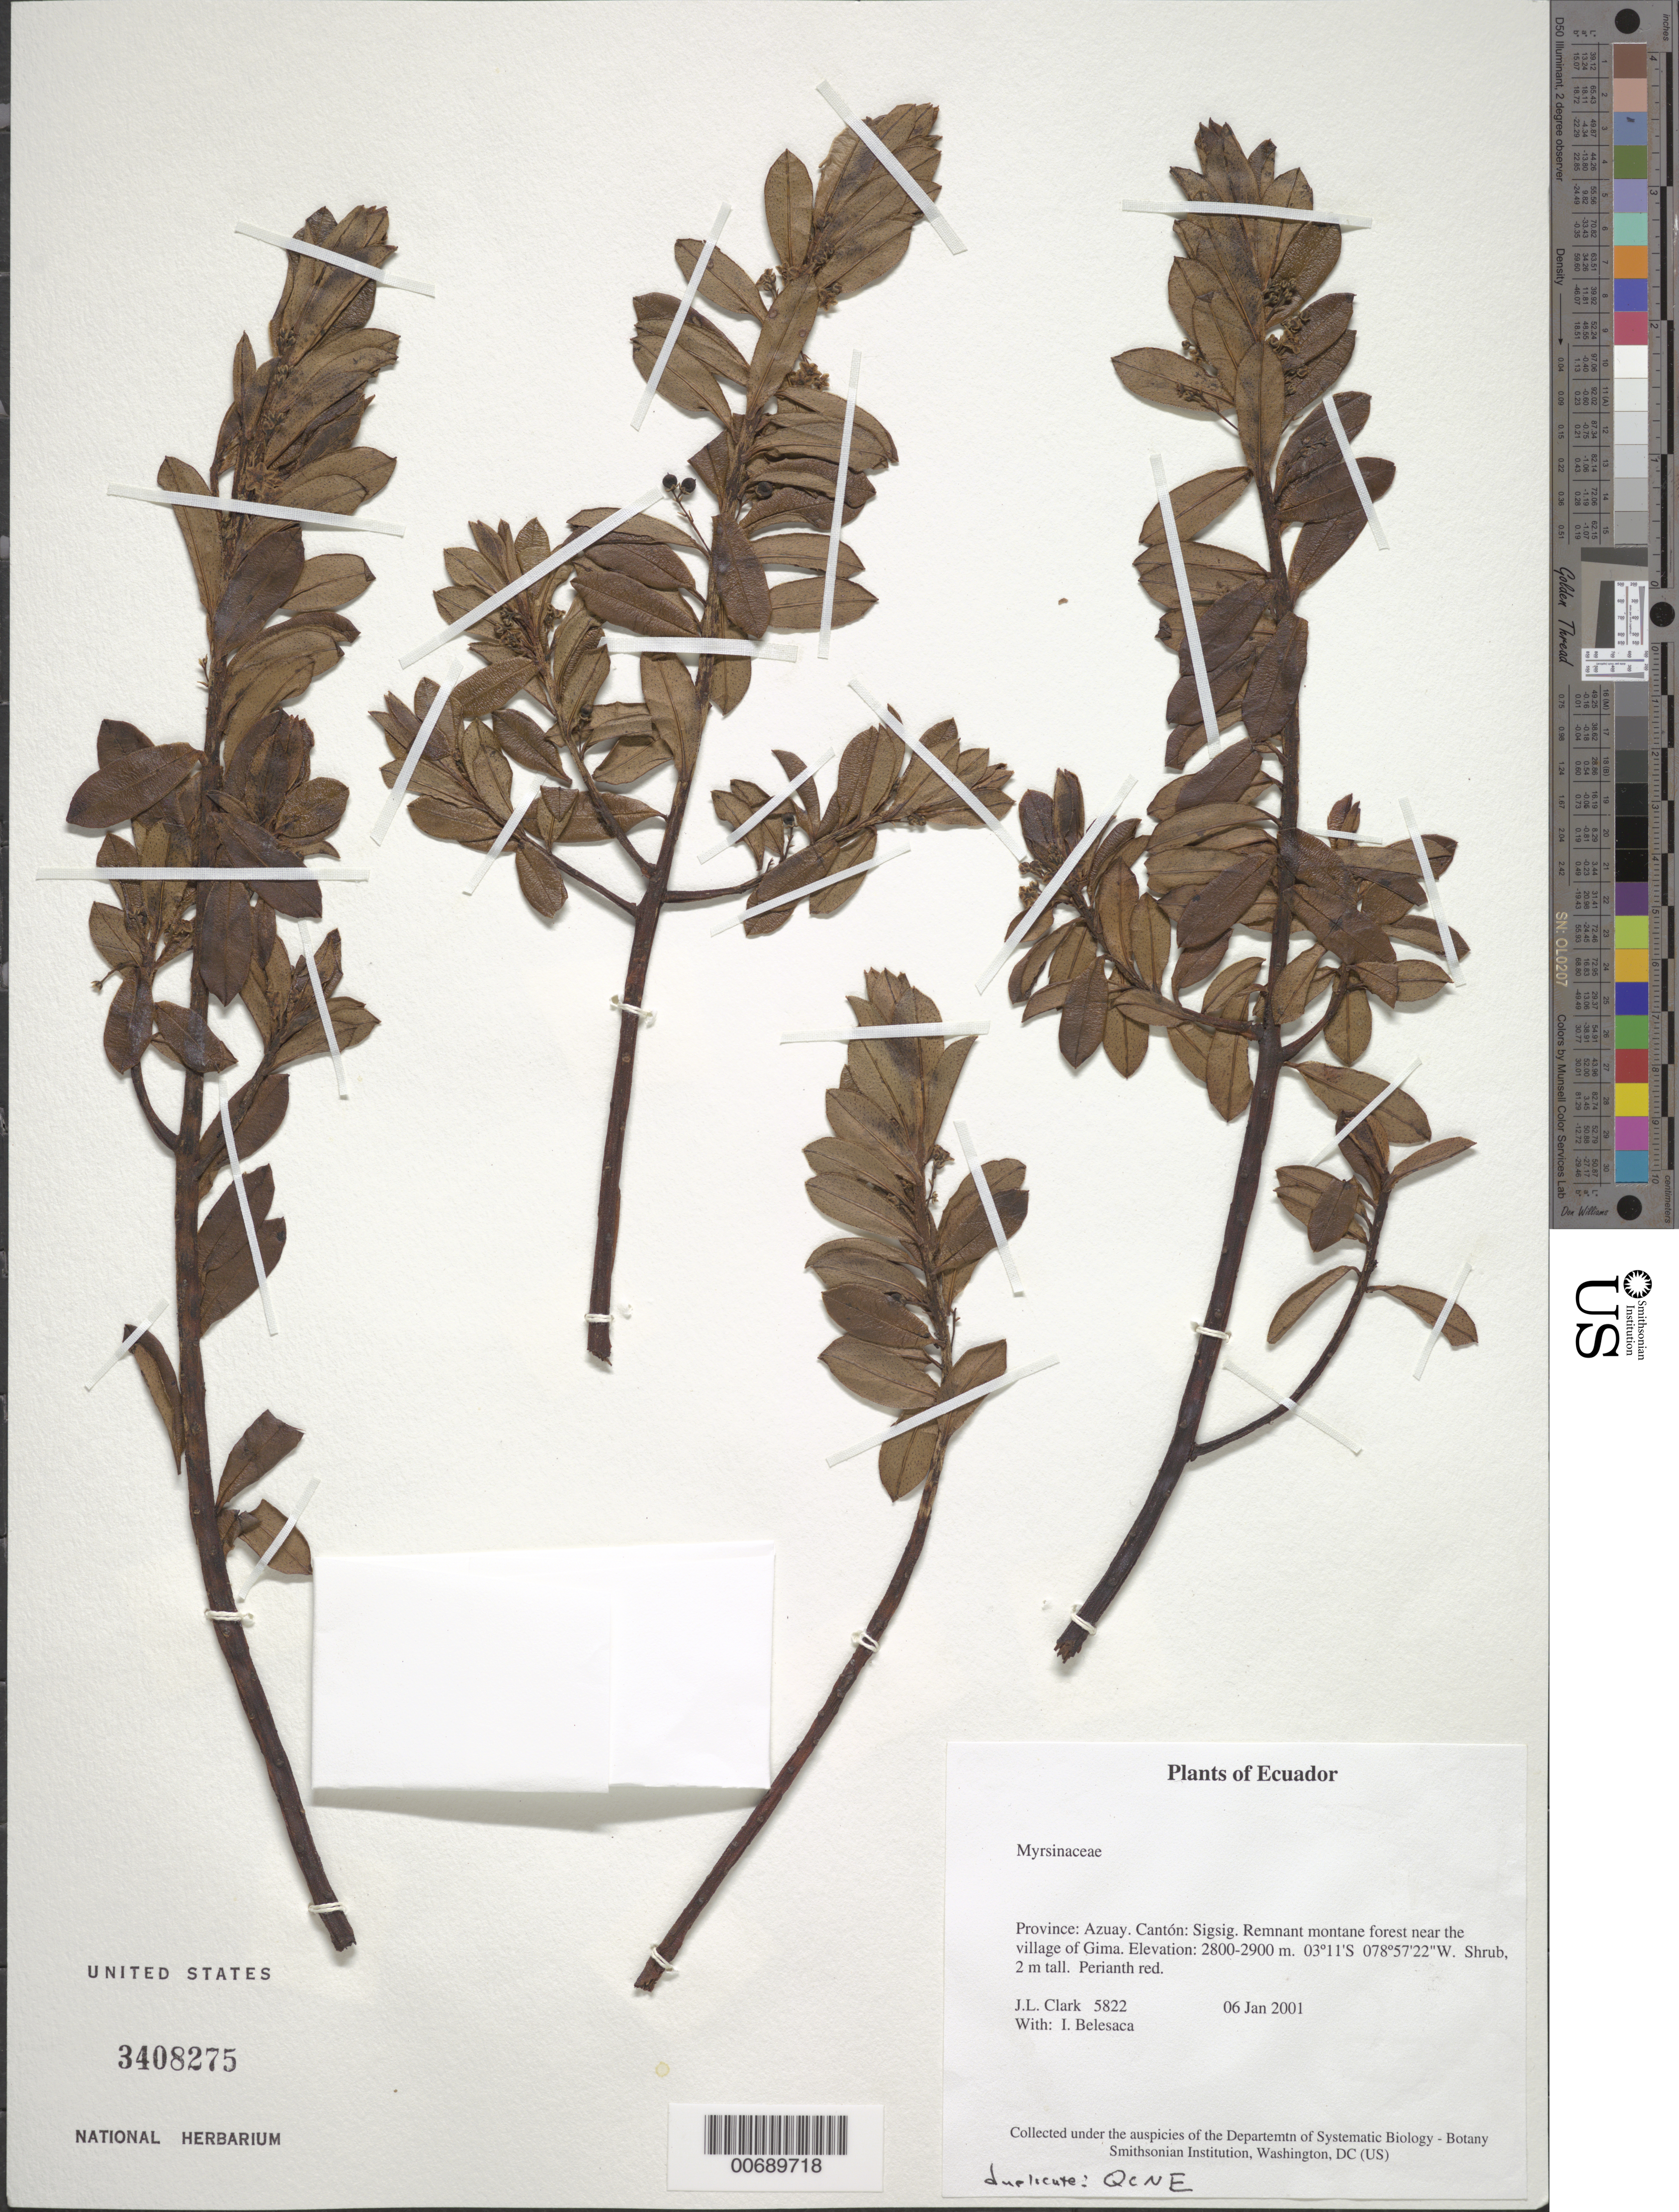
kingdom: Plantae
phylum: Tracheophyta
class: Magnoliopsida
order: Ericales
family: Primulaceae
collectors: J. L. Clark & I. Belesaca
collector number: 5822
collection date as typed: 06 Jan 2001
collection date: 2001-01-06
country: Ecuador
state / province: Azuay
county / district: Sigsig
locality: Remnant Monta NE forest near the Village of Gima.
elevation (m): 2800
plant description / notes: QCNE, US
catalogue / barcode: US 3408275